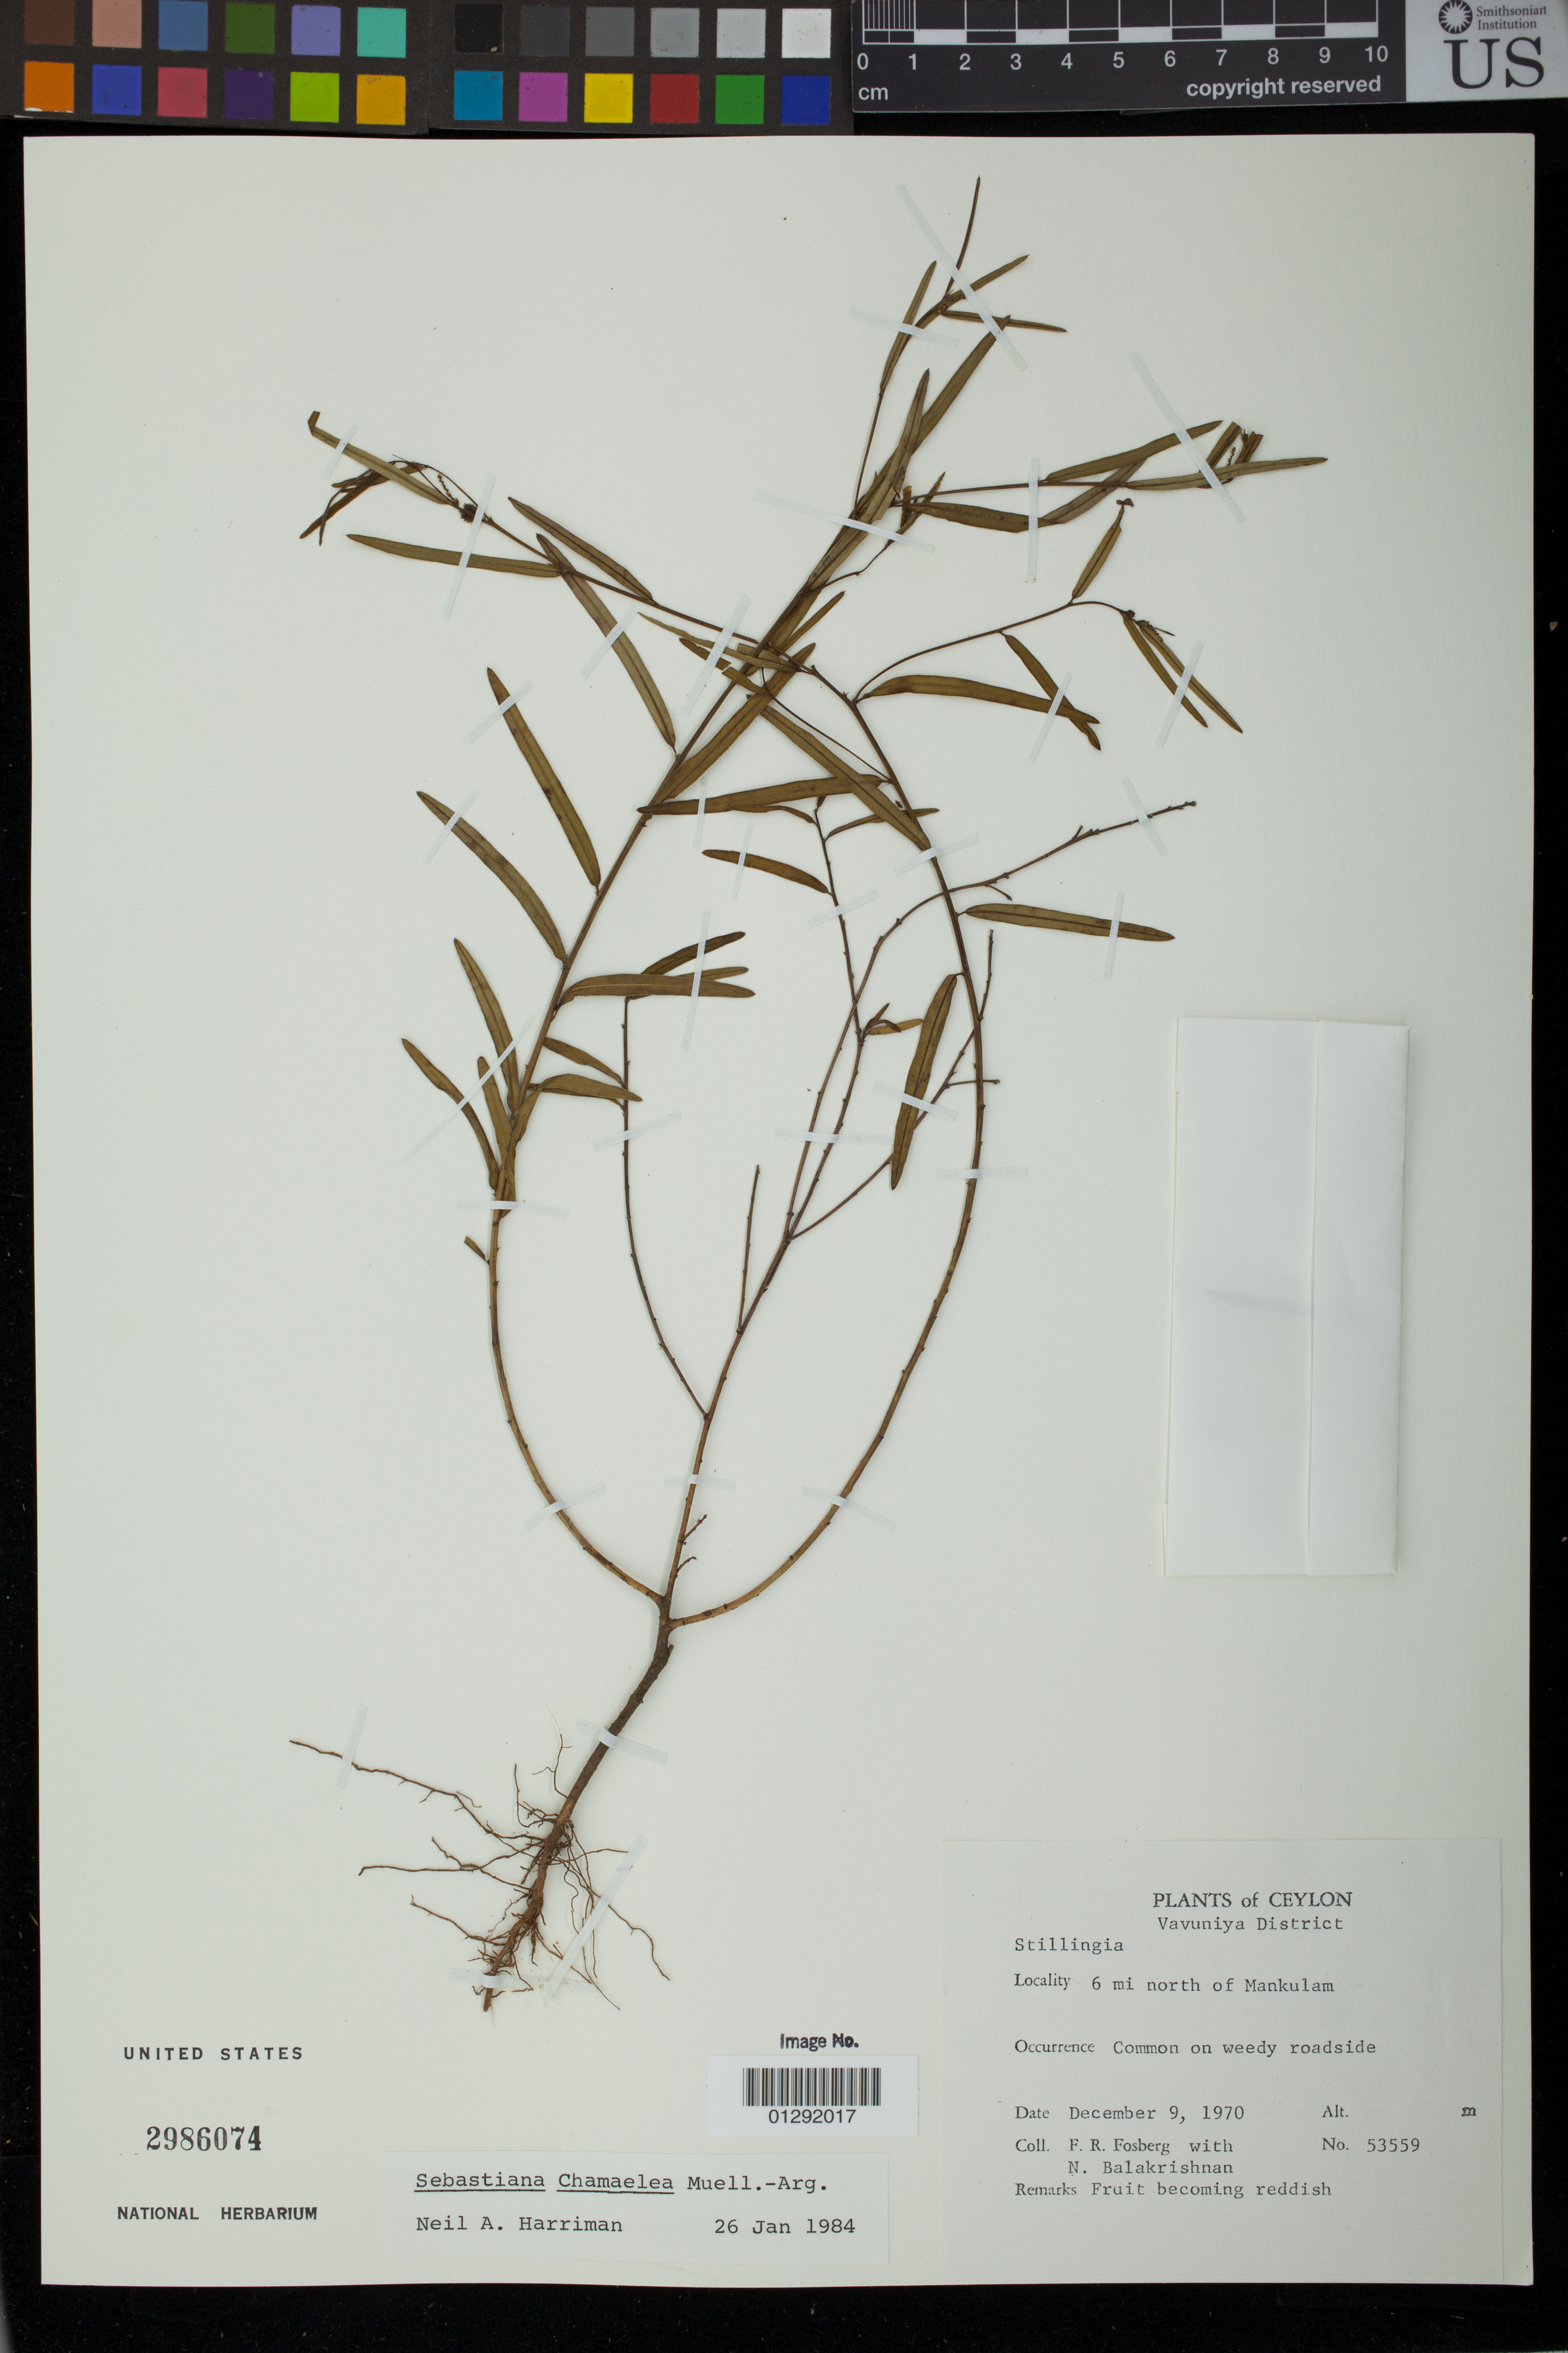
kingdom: Plantae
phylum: Tracheophyta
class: Magnoliopsida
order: Malpighiales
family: Euphorbiaceae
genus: Sebastiania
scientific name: Sebastiania chamaelea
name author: (L.) Müll. Arg.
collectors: F. R. Fosberg & N. Balakrishnan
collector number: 53559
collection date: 1970-12-09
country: Sri Lanka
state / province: Northern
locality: Ceylon. Vavuniya District. 6 mi north of Mankulam.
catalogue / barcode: US 2986074